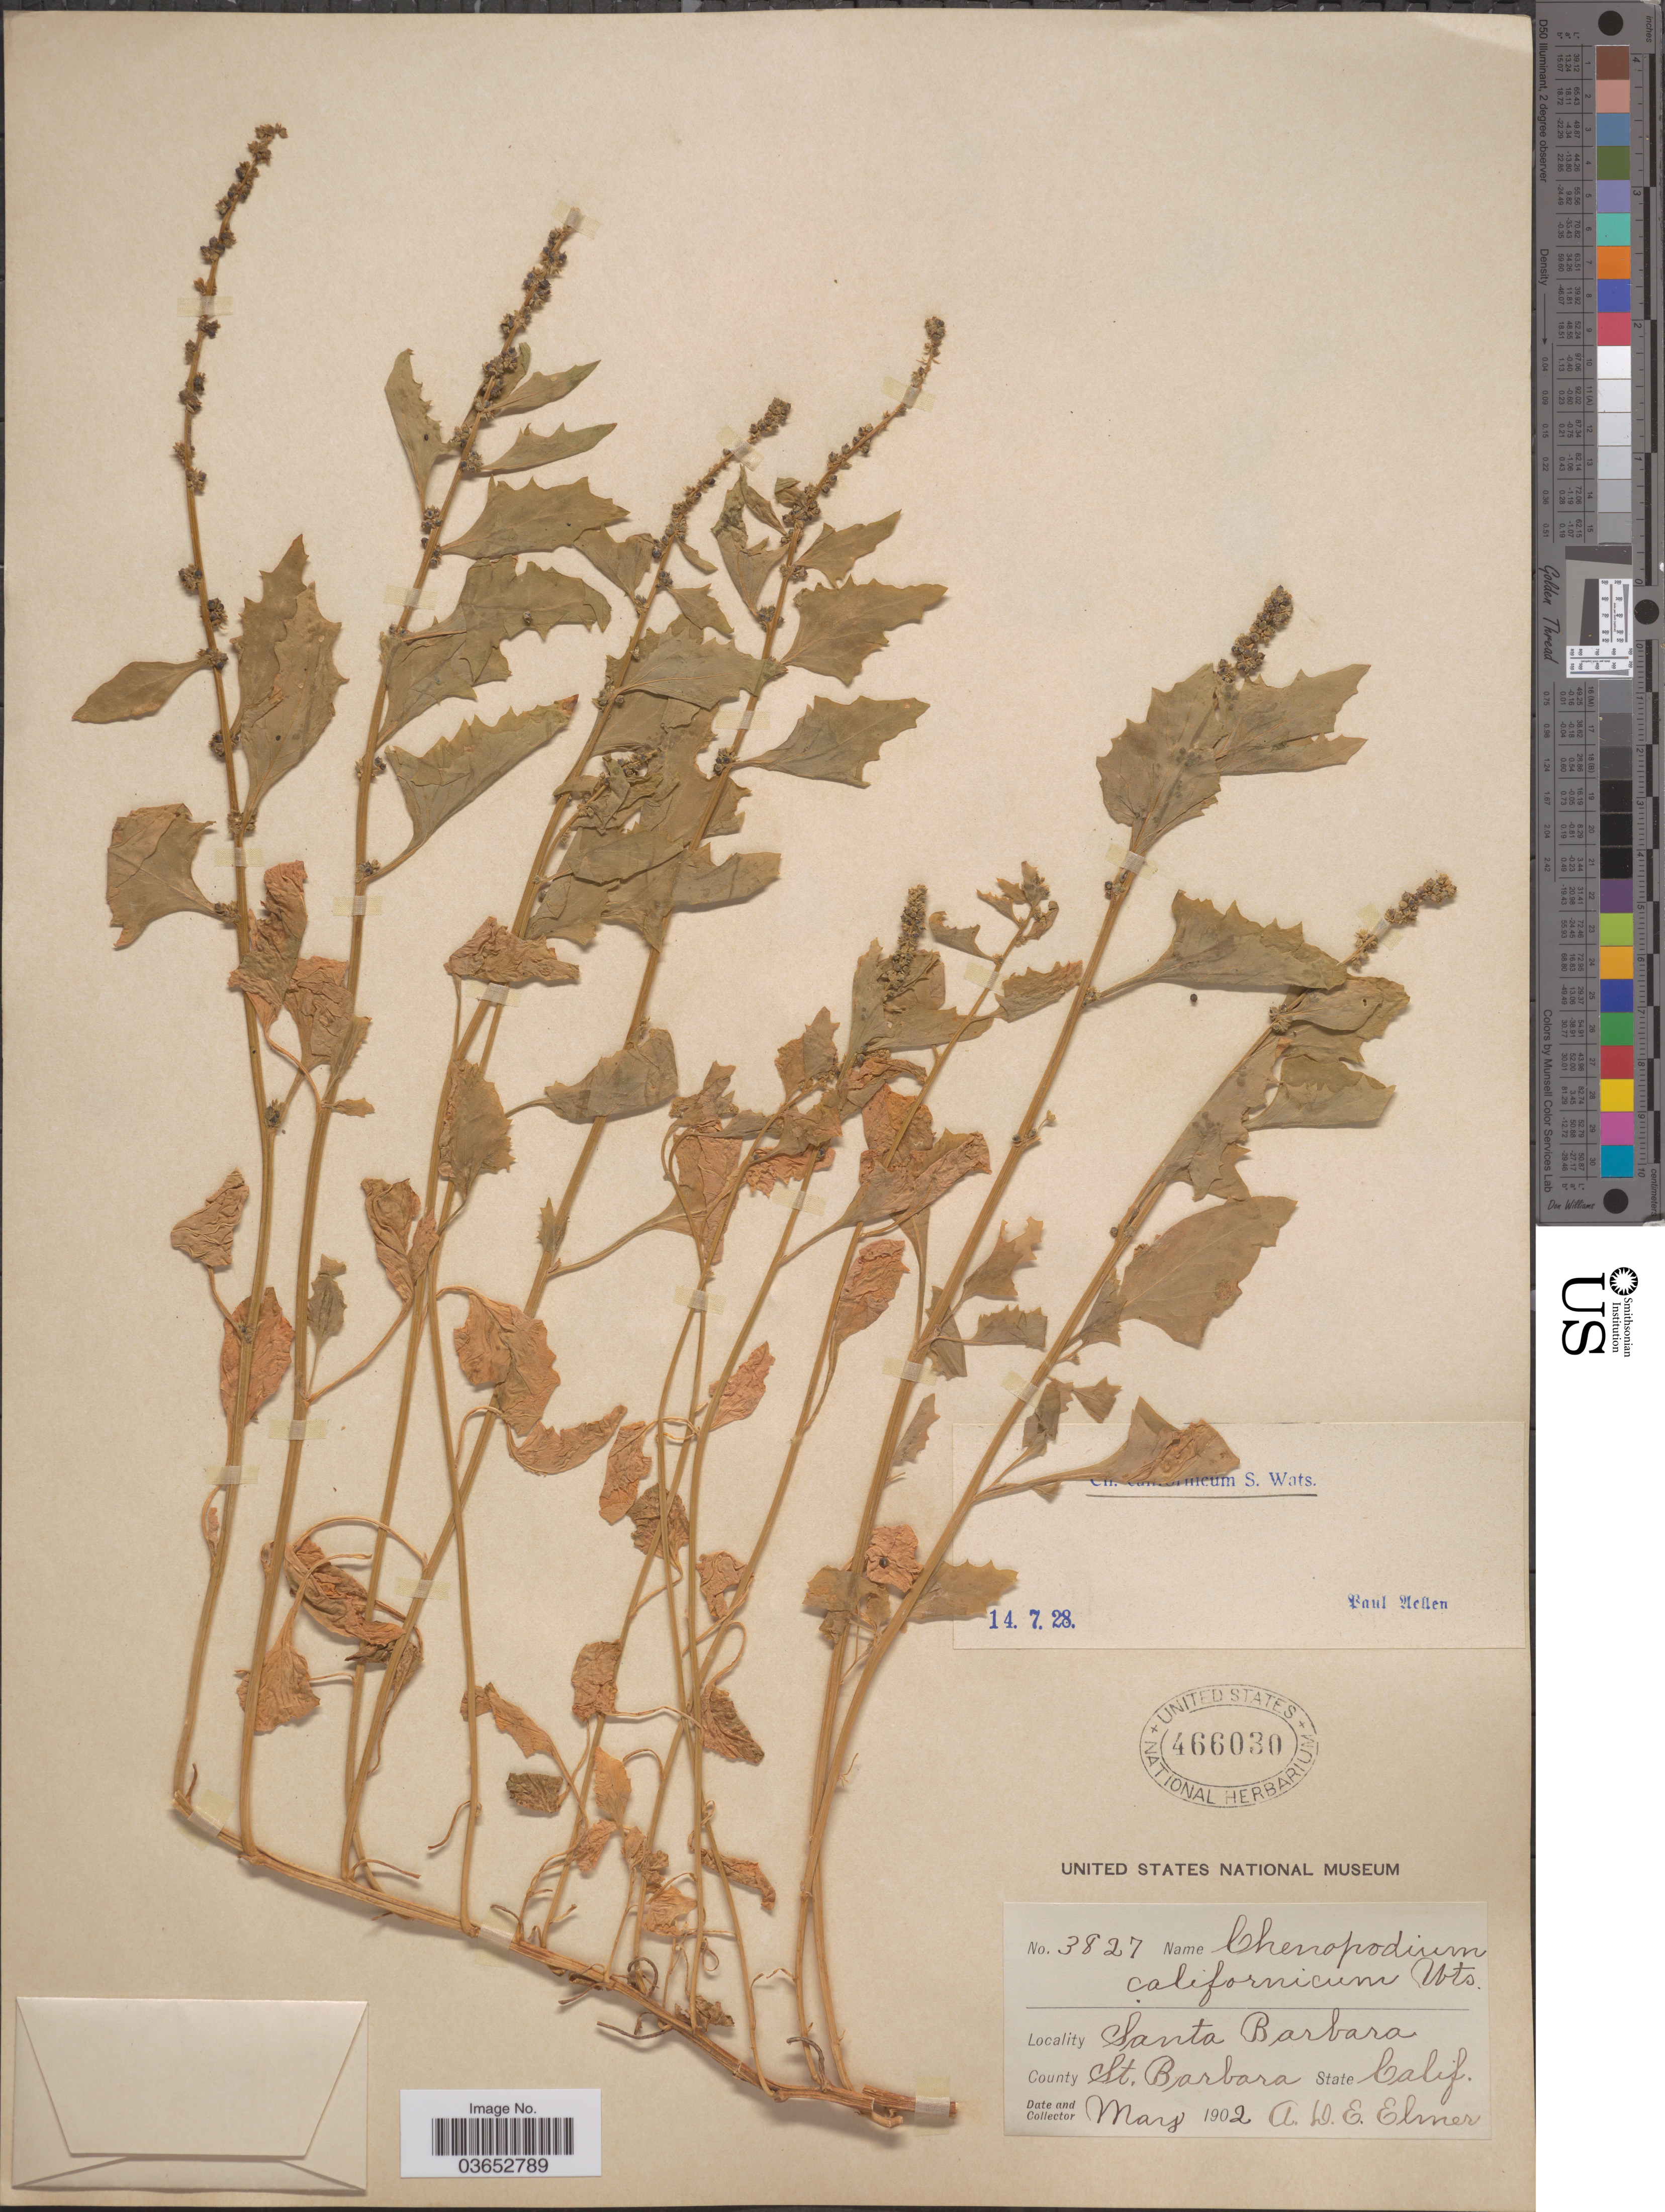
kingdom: Plantae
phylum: Tracheophyta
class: Magnoliopsida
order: Caryophyllales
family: Amaranthaceae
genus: Chenopodium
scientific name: Chenopodium californicum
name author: S. Watson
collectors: A. D. E. Elmer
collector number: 3827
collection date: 1902-05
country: United States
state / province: California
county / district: Santa Barbara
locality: Santa Barbara. County St. Barbara.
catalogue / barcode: US 466030